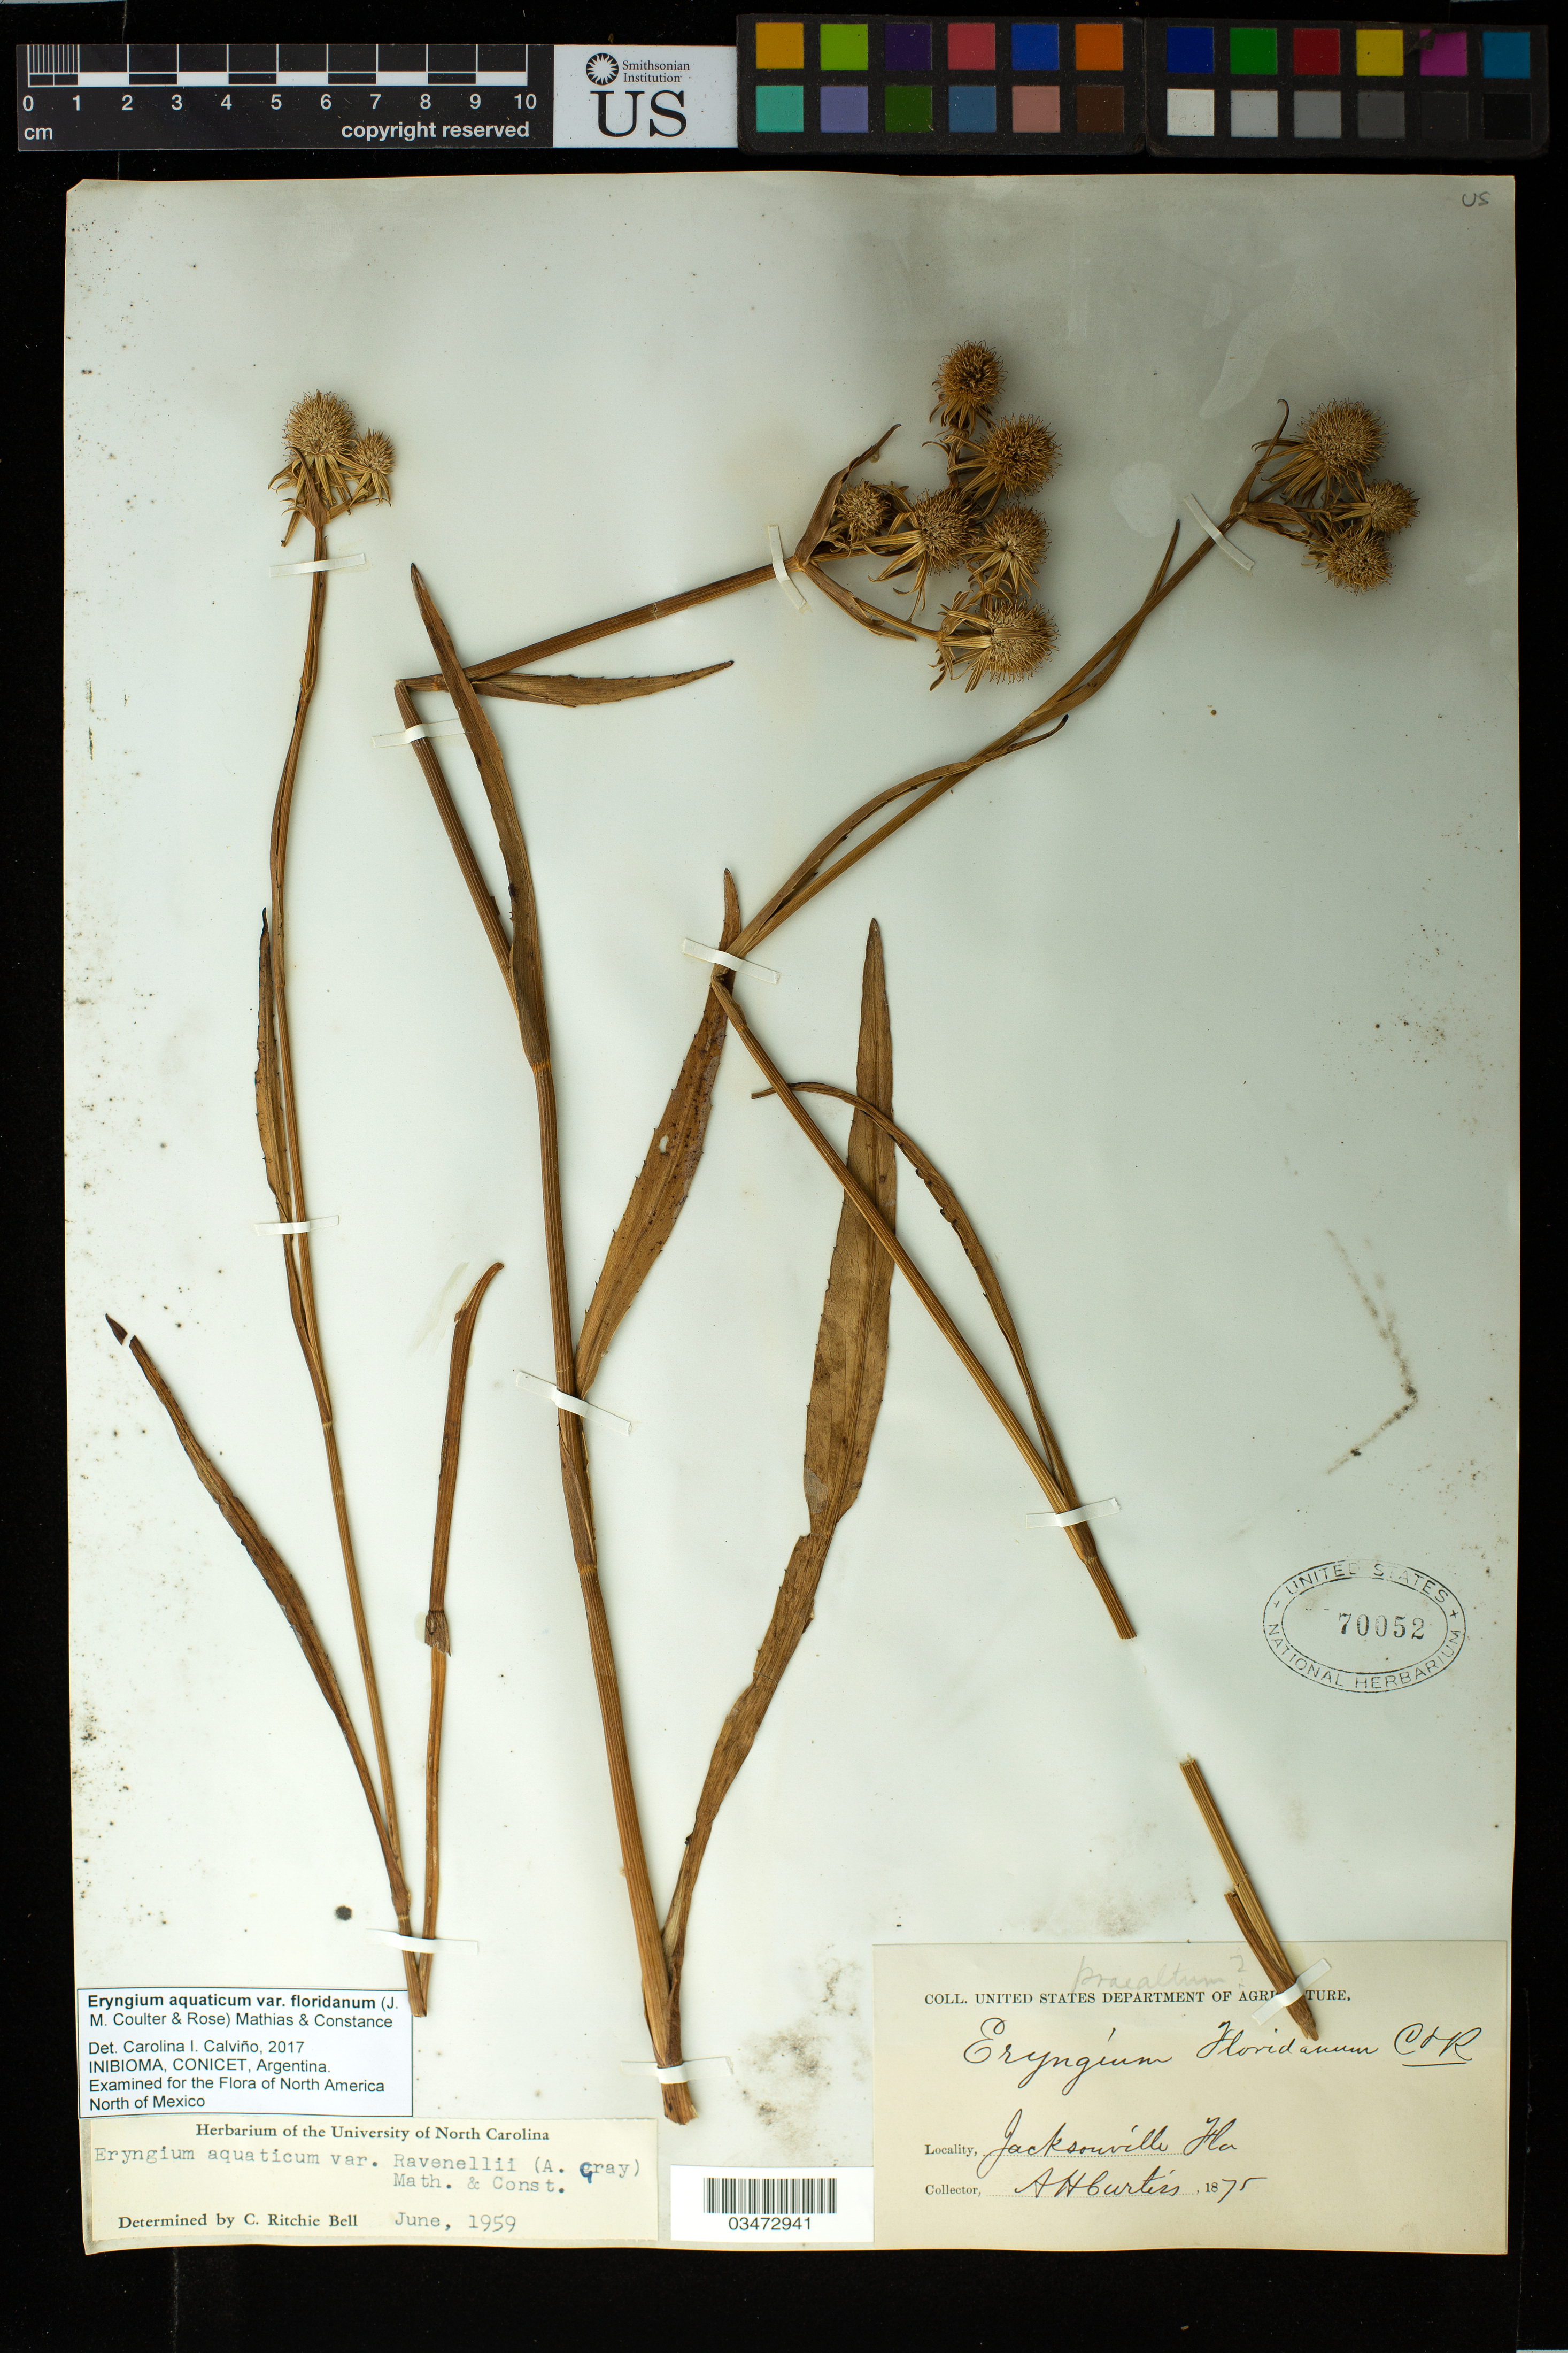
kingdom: Plantae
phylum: Tracheophyta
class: Magnoliopsida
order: Apiales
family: Apiaceae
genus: Eryngium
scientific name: Eryngium aquaticum var. floridanum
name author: (J.M. Coult. & Rose) Mathias & Constance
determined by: Calviño, C. I.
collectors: A. Curtis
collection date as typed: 1875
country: United States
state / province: Florida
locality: Jacksonville.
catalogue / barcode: US 70052